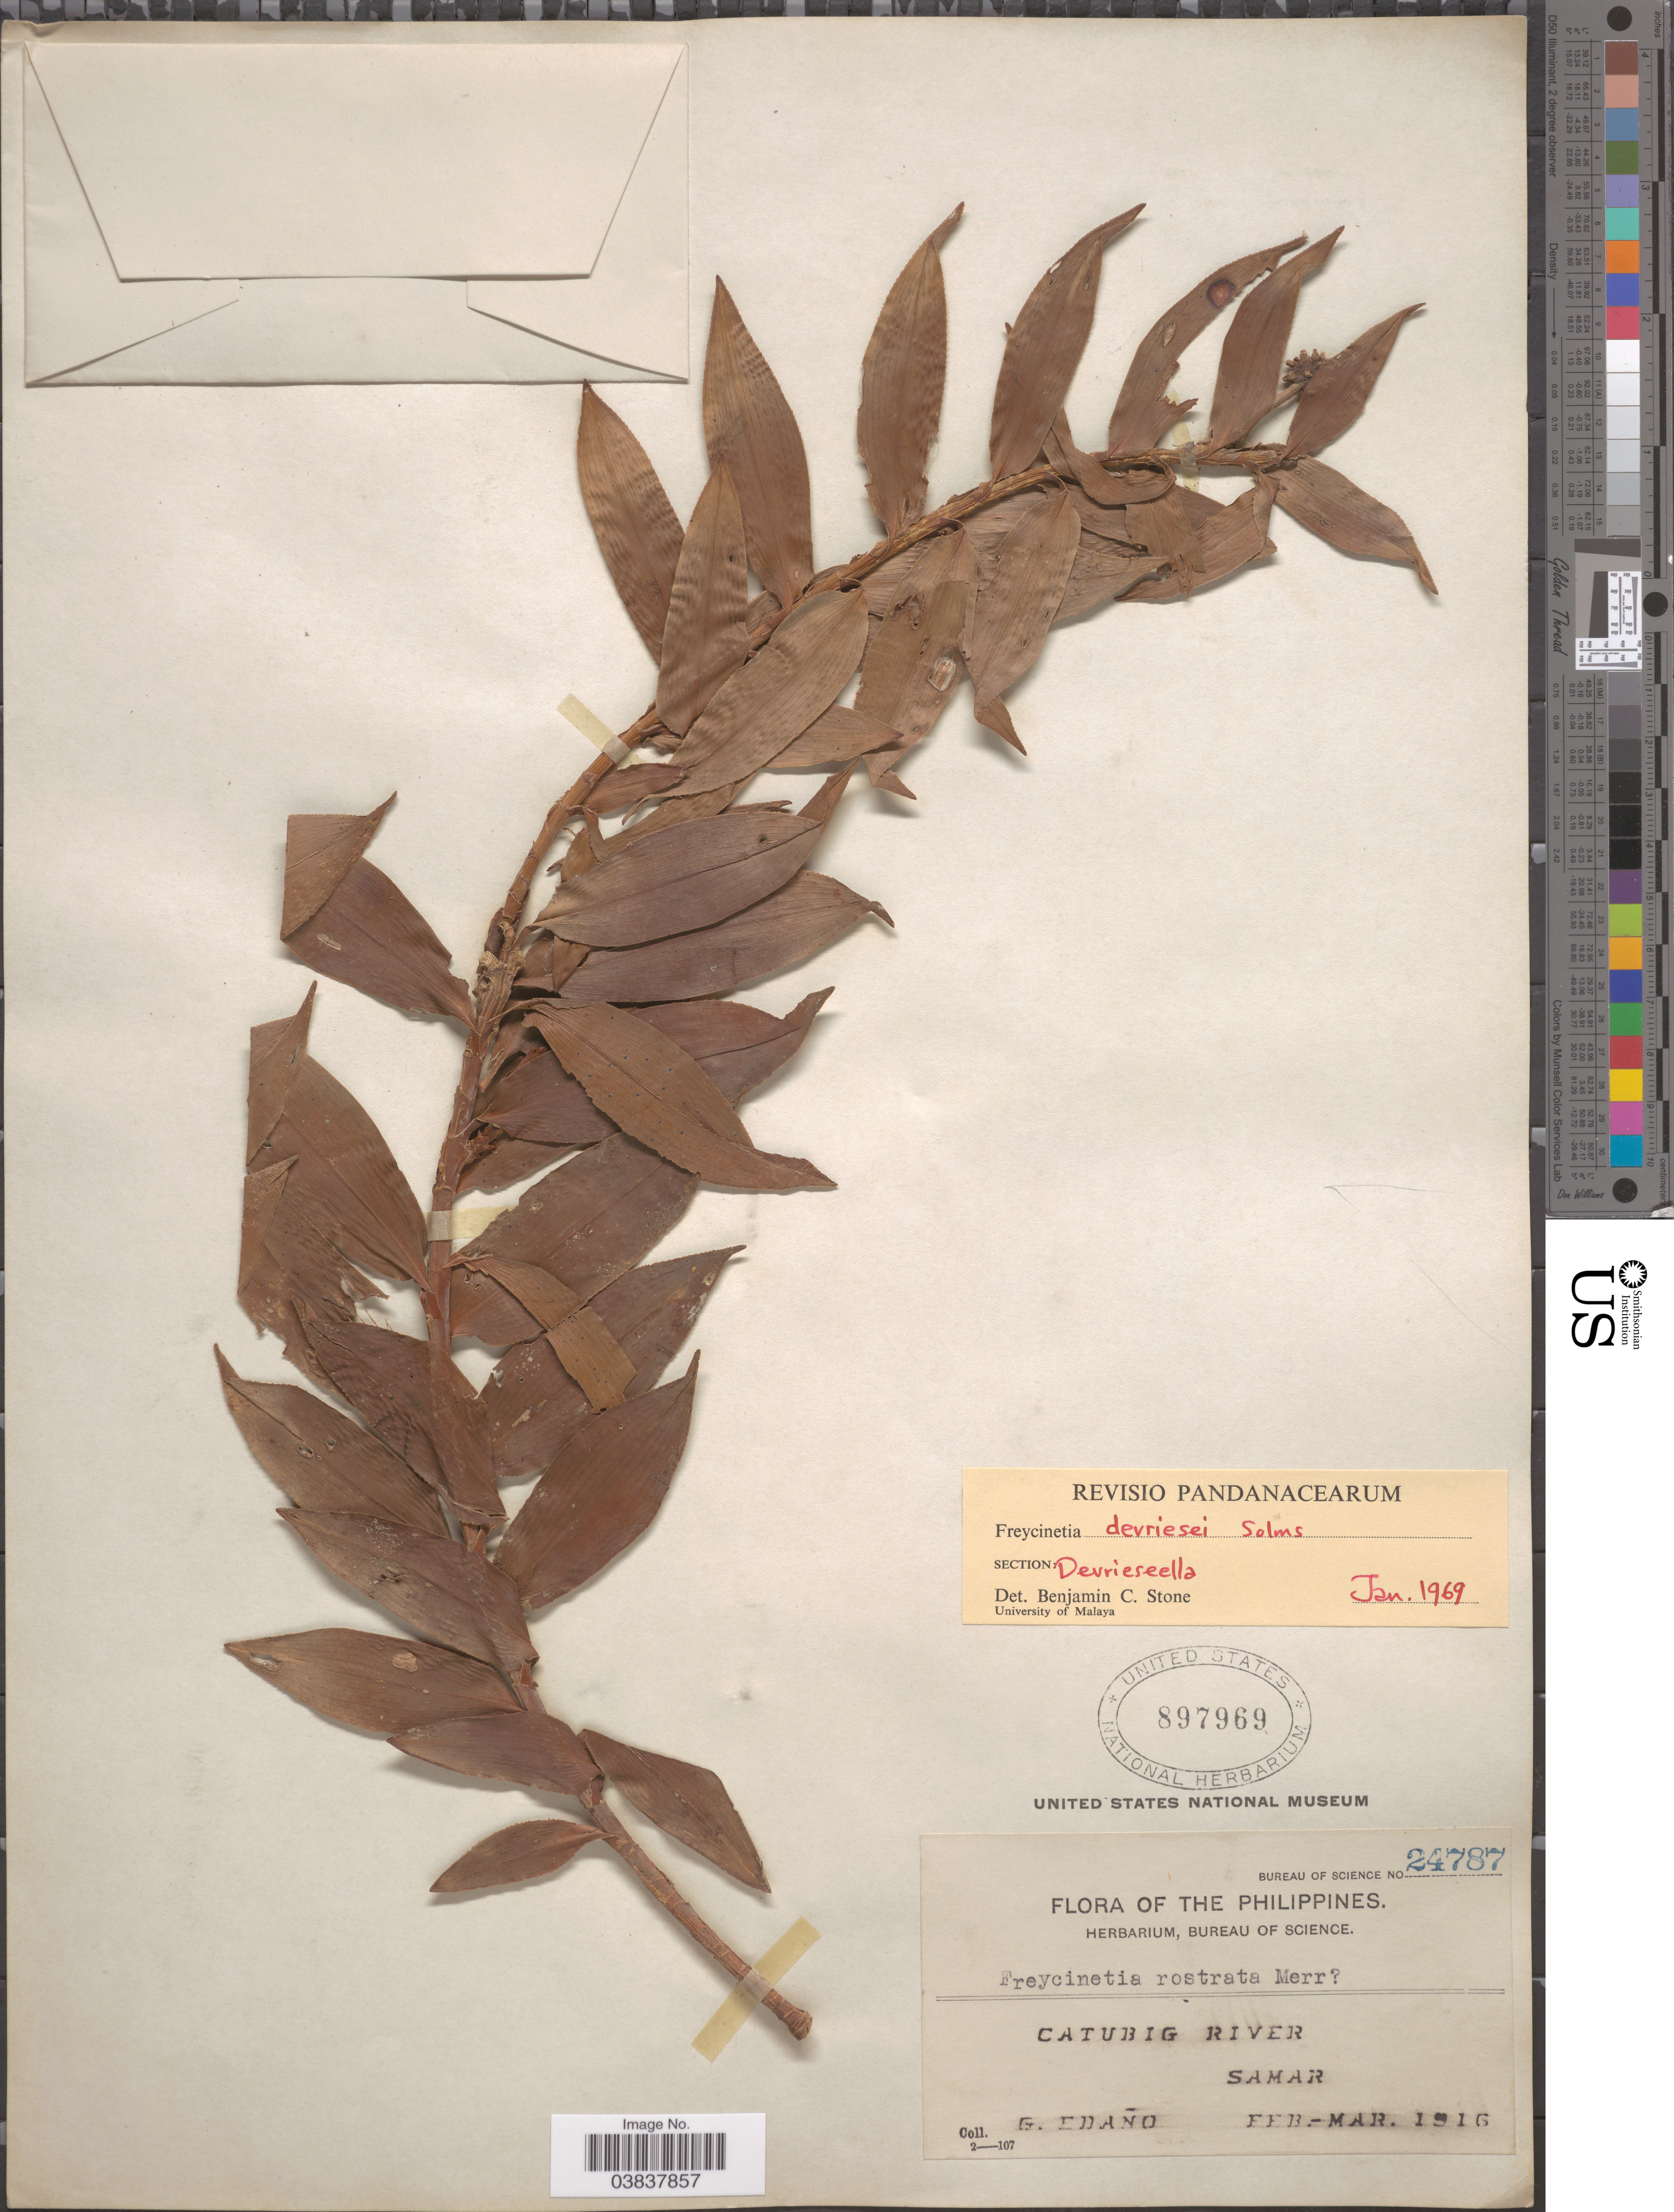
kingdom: Plantae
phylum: Tracheophyta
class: Liliopsida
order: Pandanales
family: Pandanaceae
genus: Freycinetia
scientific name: Freycinetia devriesei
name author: Solms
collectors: G. Edaño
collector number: Bureau of Science 24787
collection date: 1916-02/1916-03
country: Philippines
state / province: Eastern Visayas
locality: Catubig River, Samar.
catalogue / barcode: US 897969